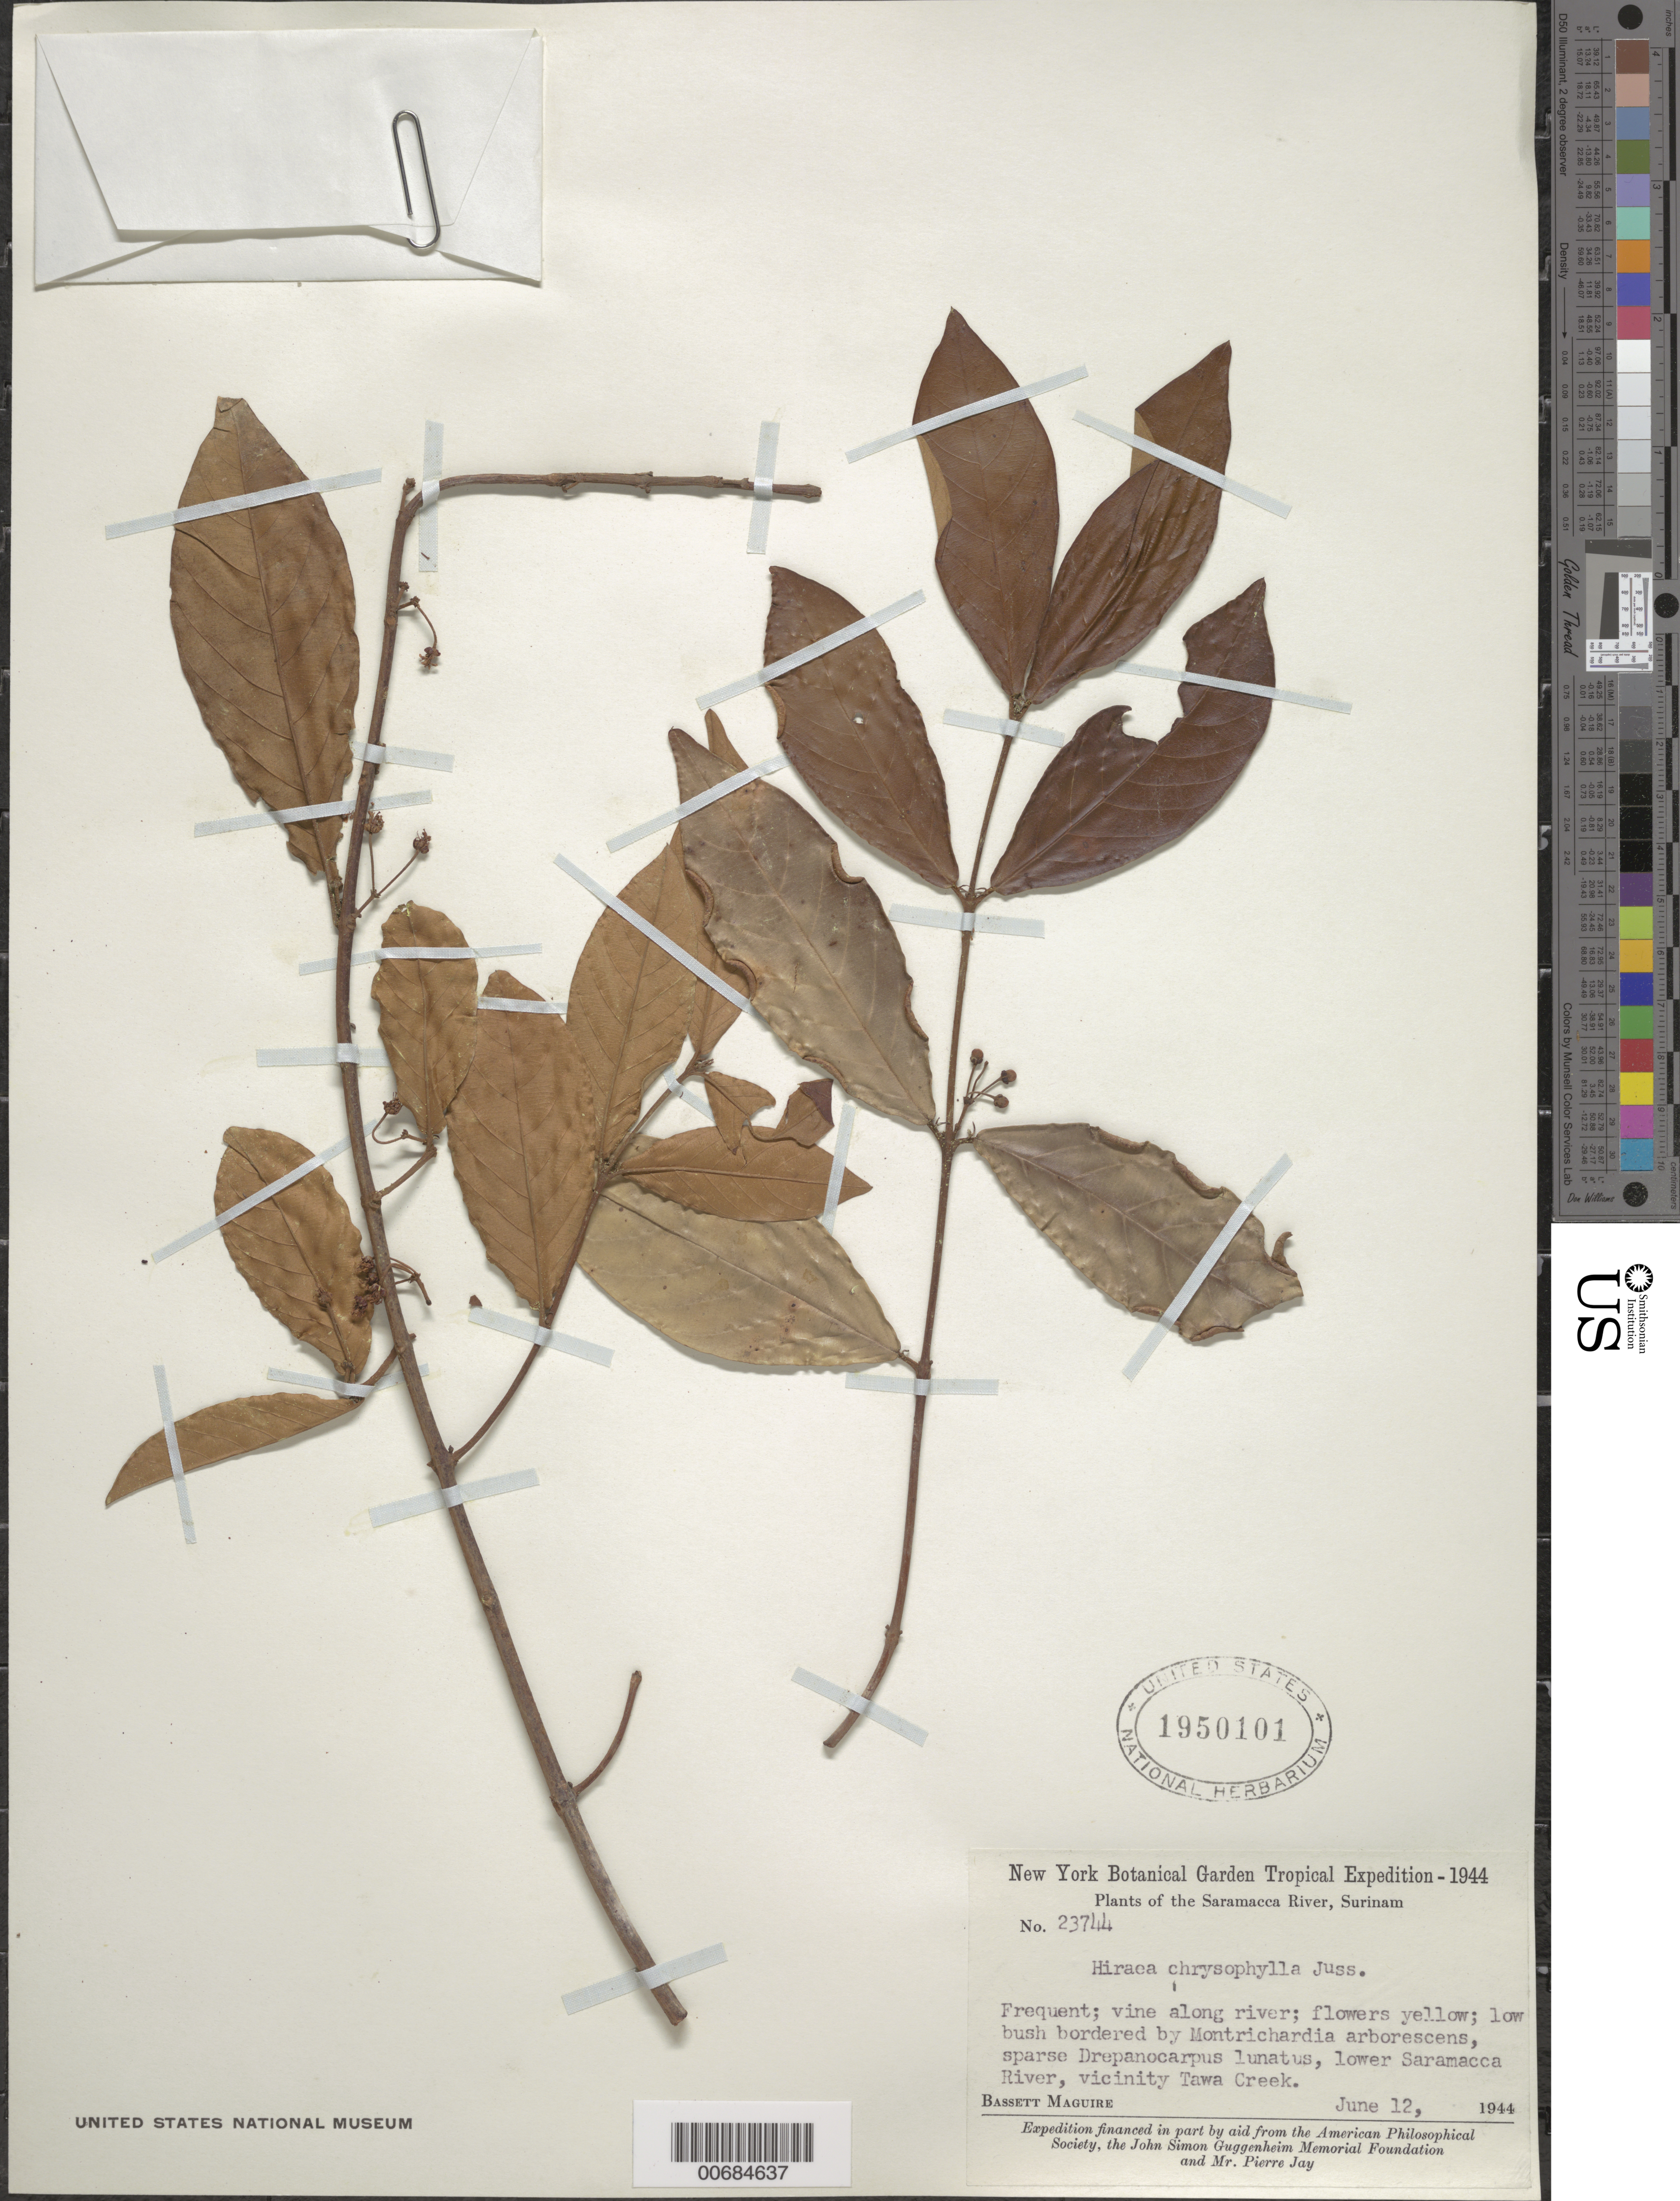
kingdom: Plantae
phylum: Tracheophyta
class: Magnoliopsida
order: Malpighiales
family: Malpighiaceae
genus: Hiraea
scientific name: Hiraea chrysophylla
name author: A. Juss.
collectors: B. Maguire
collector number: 23744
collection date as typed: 12-Jun-44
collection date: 1944-06-12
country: Suriname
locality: Tawa Creek vic., Lower Saramacca River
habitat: Along river; low bush bordered by Montrichardia arborescens, sparse Drepanocarpus lunatus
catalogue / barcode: US 1950101